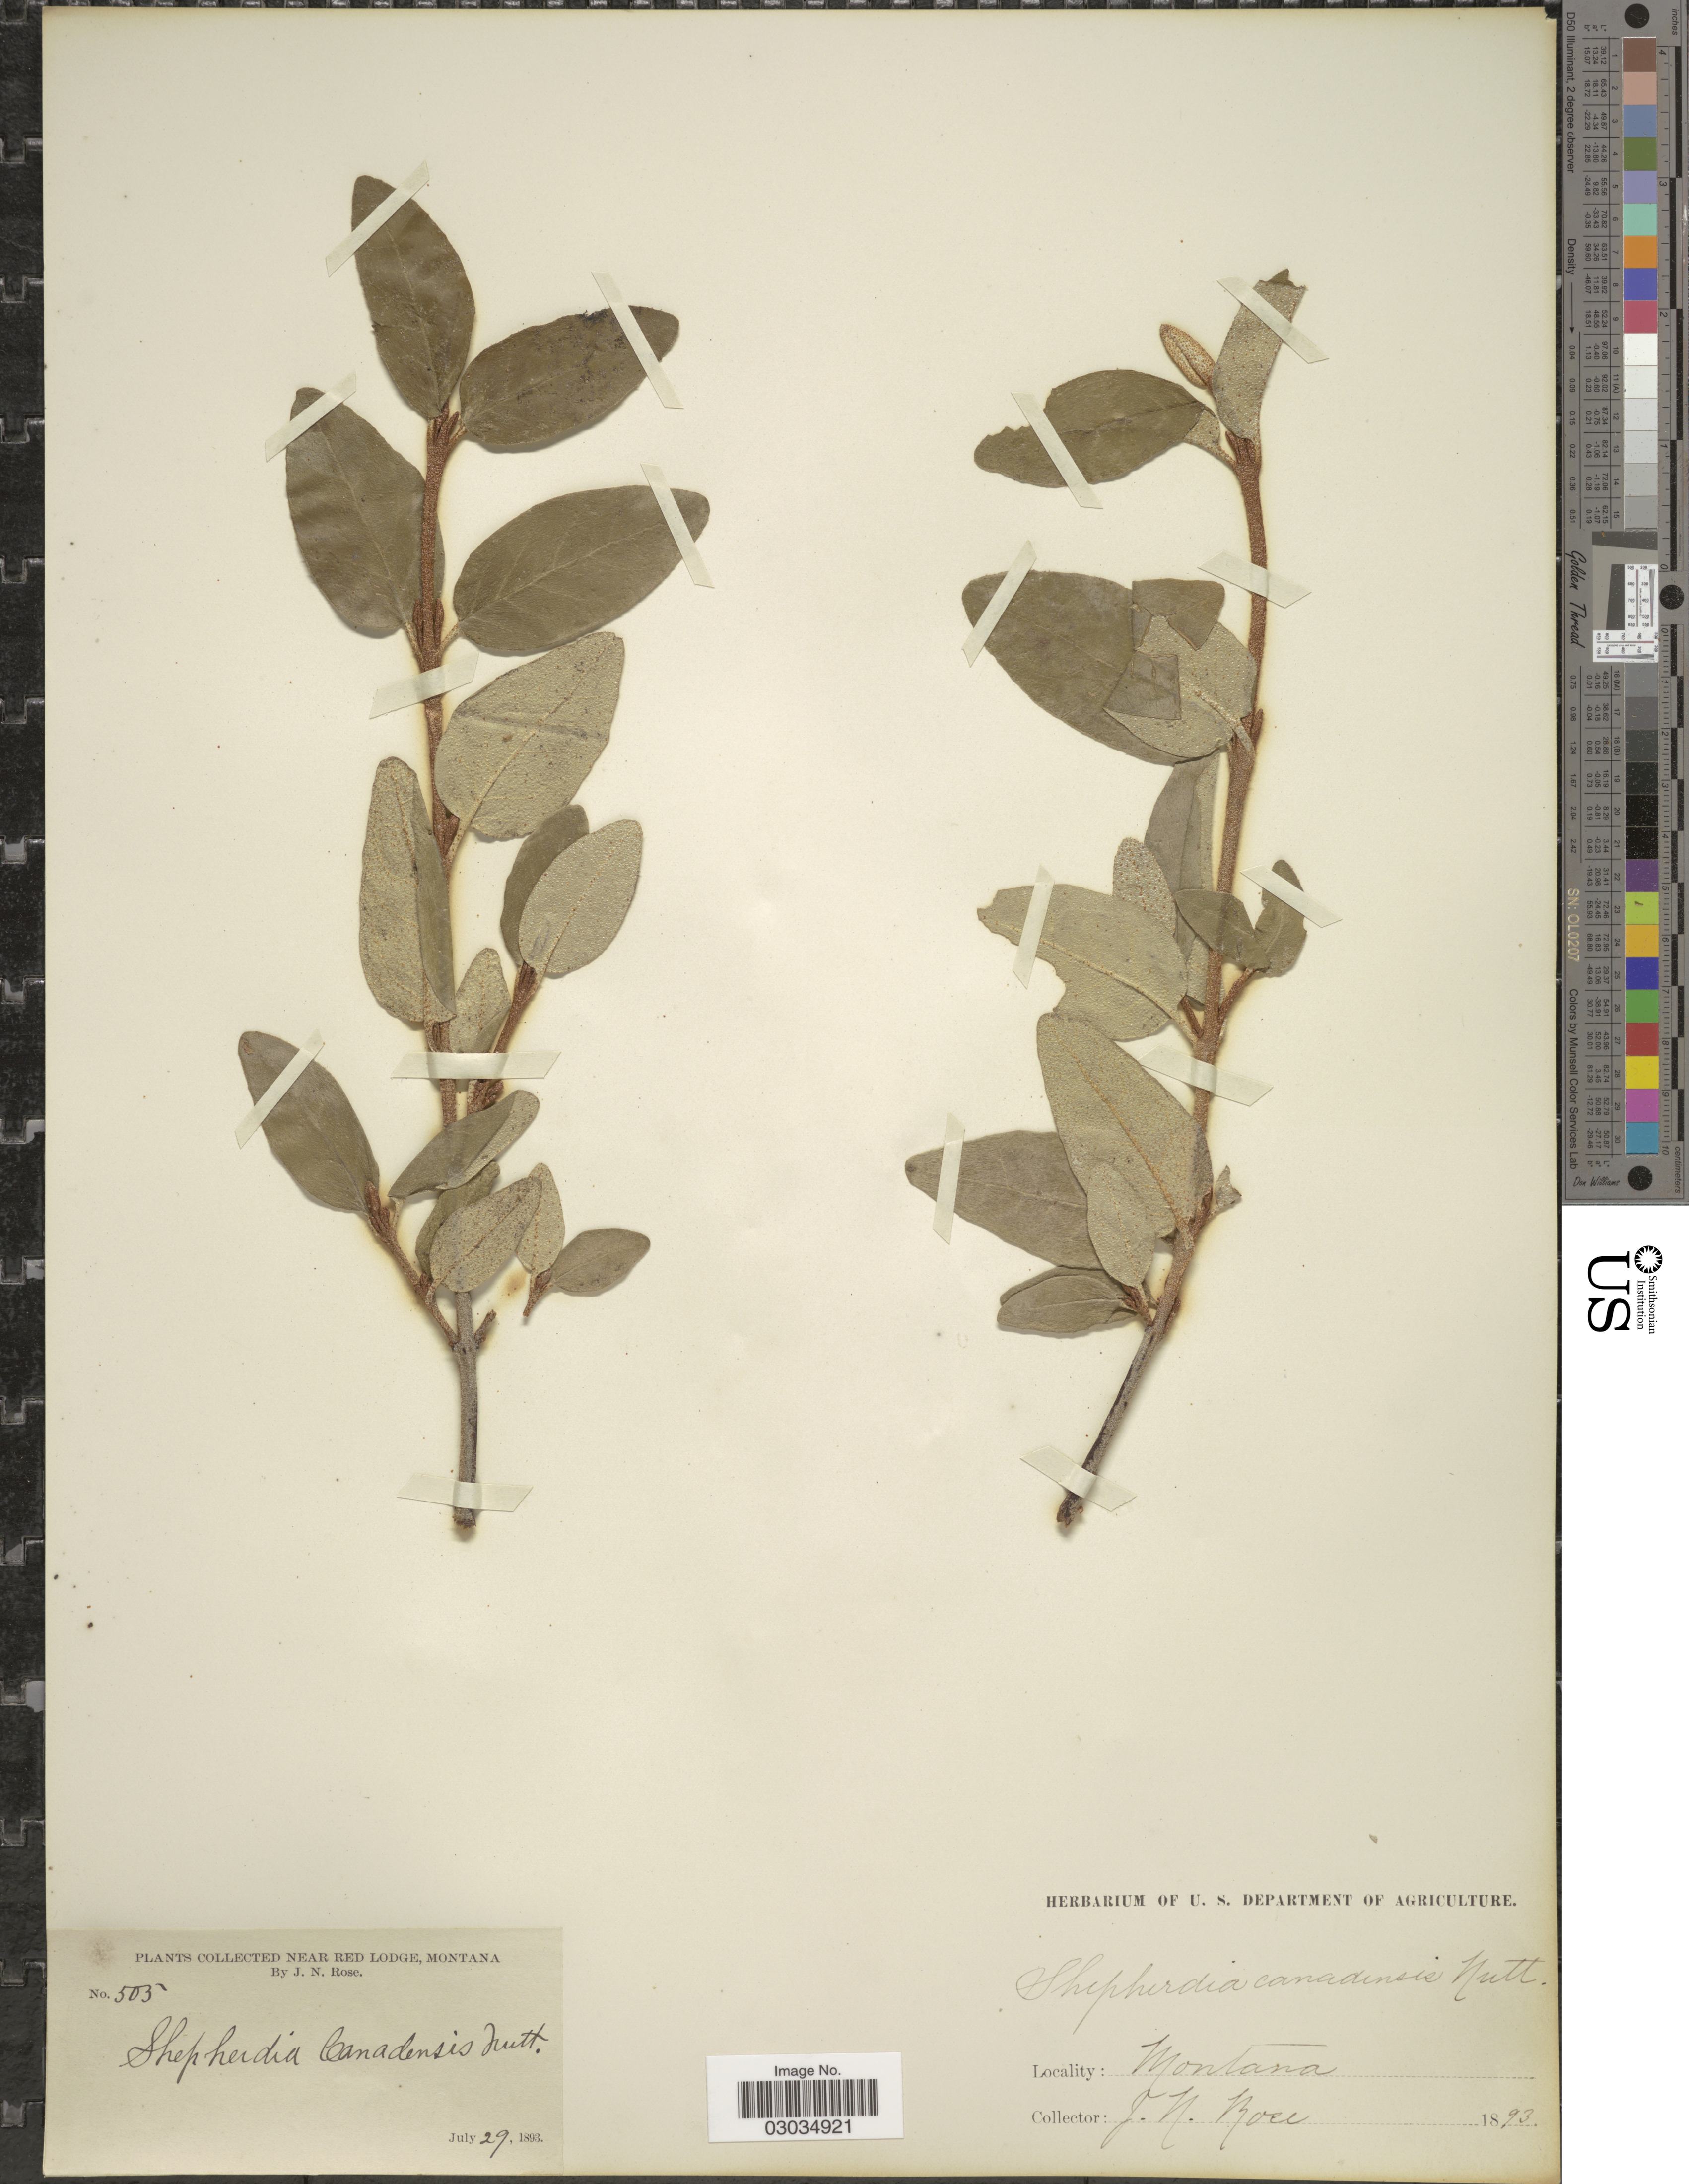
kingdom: Plantae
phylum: Tracheophyta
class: Magnoliopsida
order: Rosales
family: Elaeagnaceae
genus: Shepherdia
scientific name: Shepherdia canadensis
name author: (L.) Nutt.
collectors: J. N. Rose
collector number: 505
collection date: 1893-07-29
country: United States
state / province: Montana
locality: Near Red Lodge, Montana.